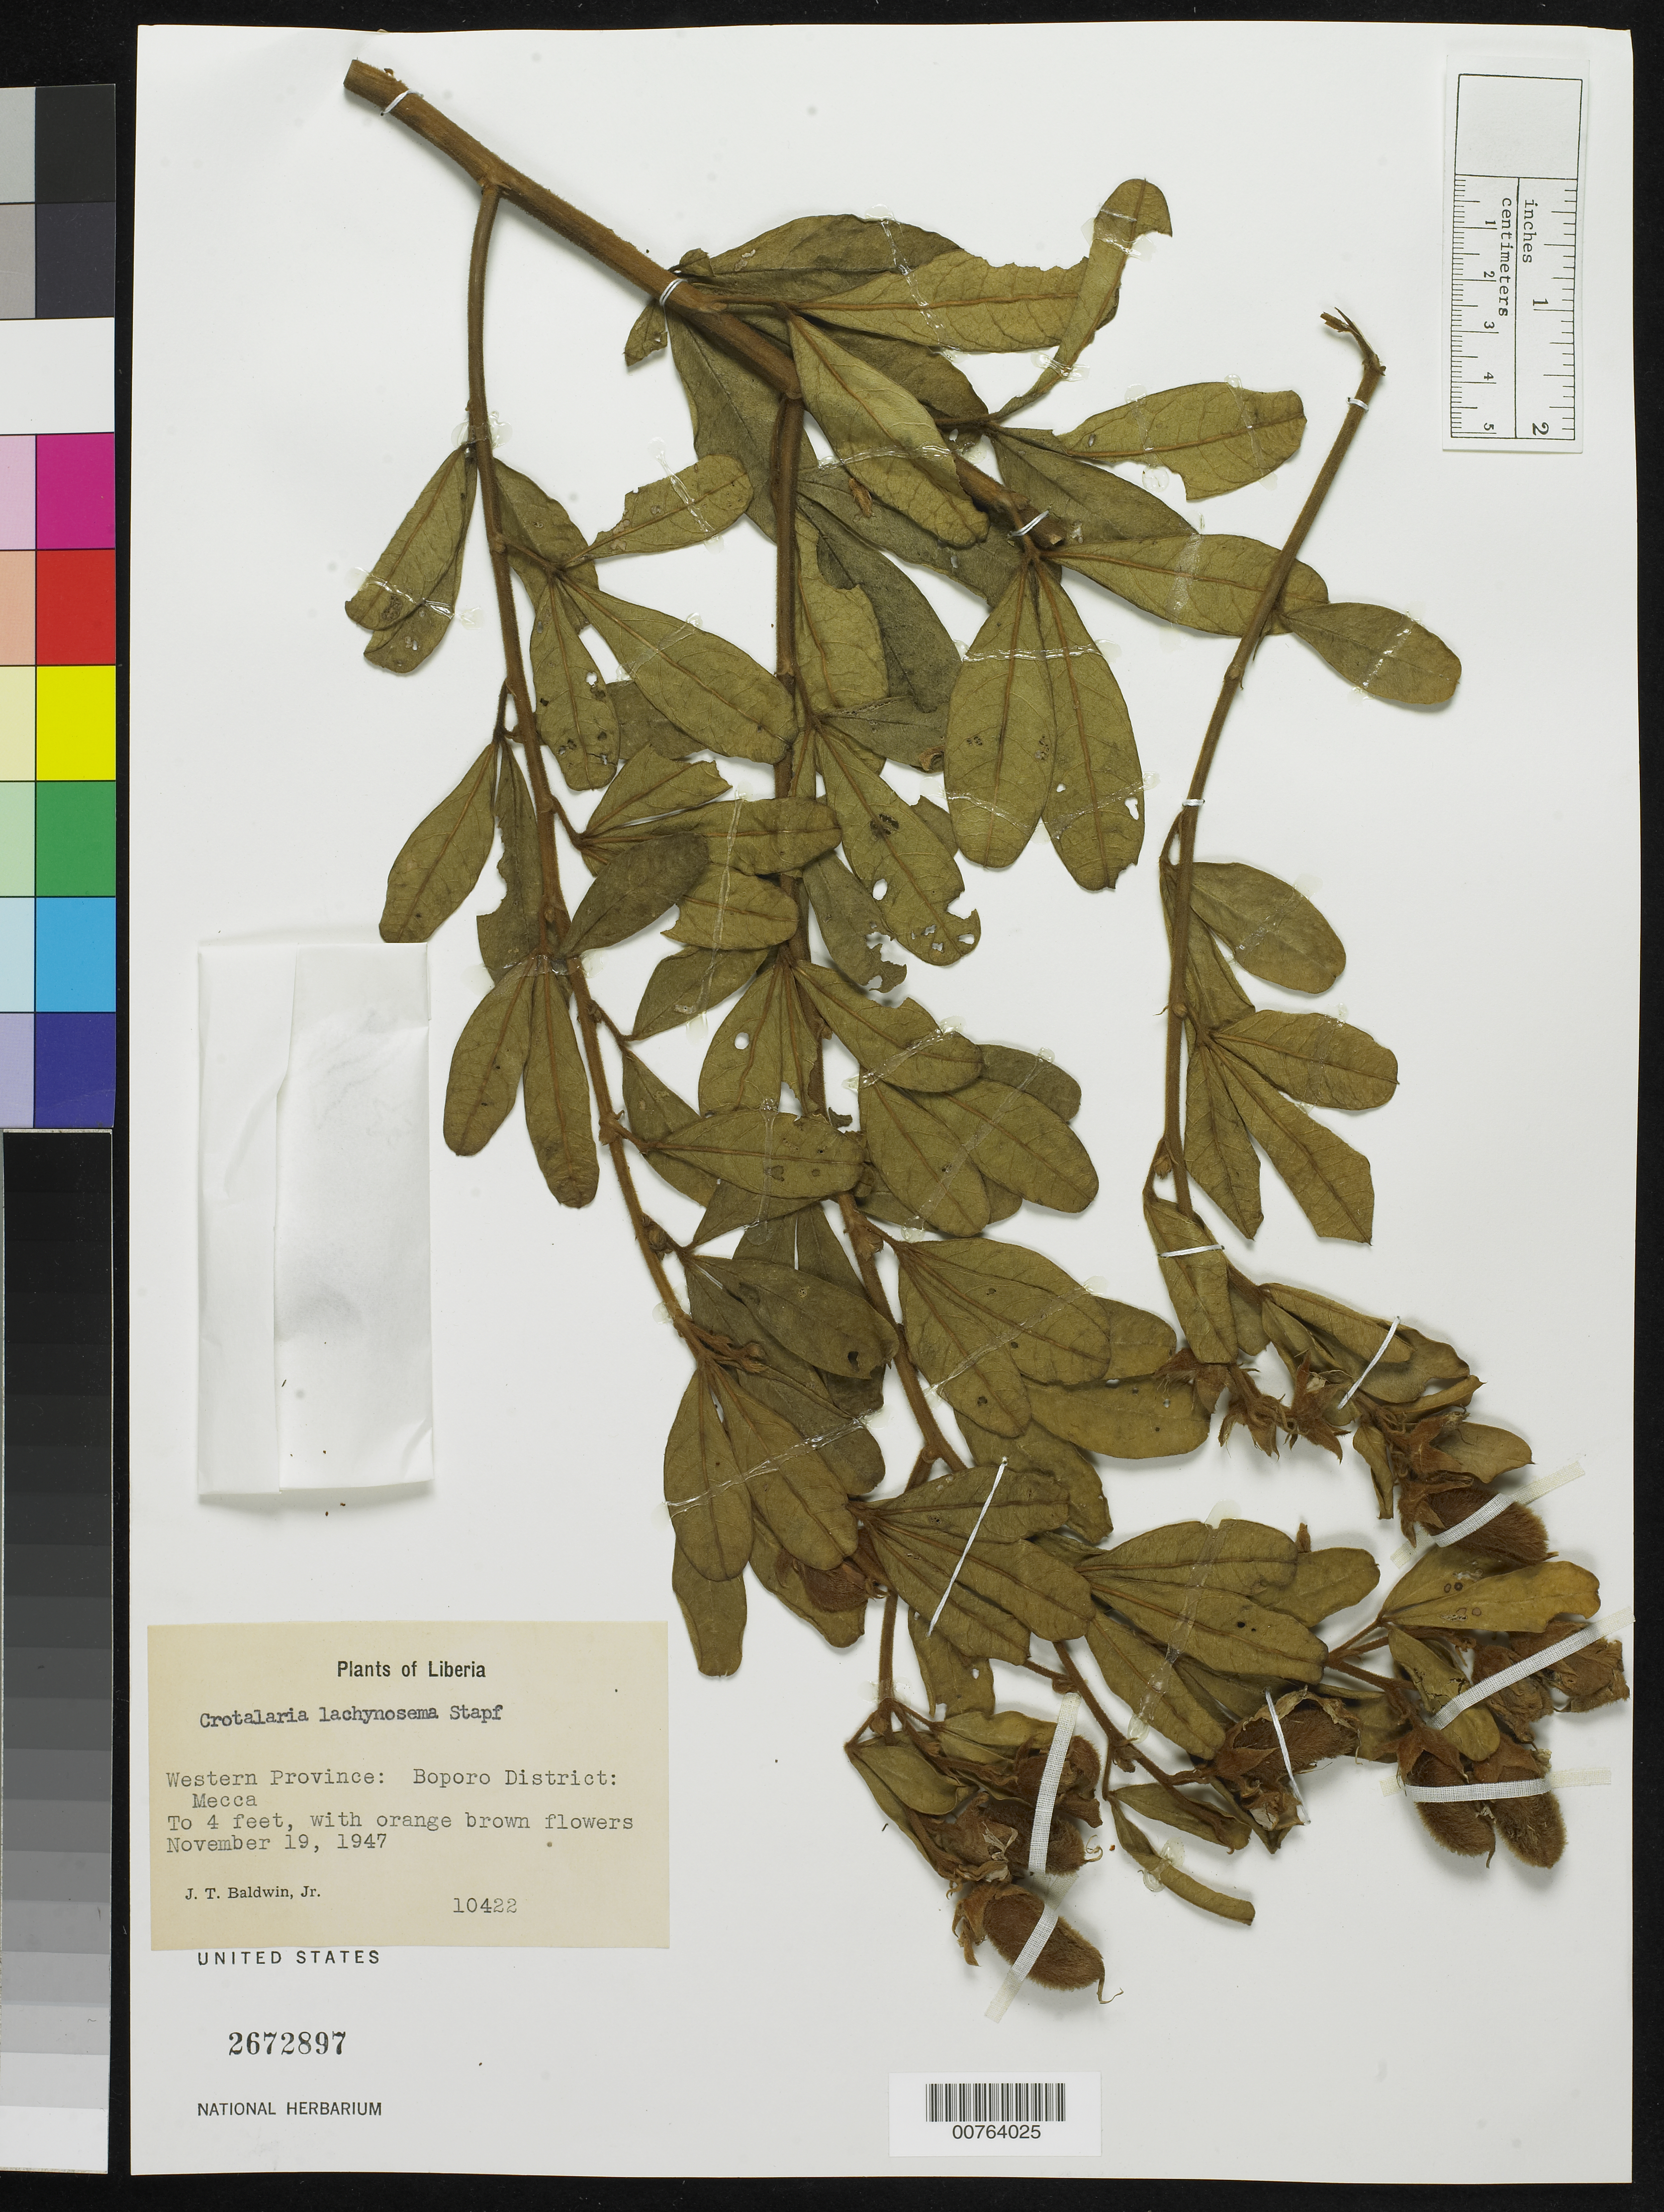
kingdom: Plantae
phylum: Tracheophyta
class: Magnoliopsida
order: Fabales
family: Fabaceae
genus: Crotalaria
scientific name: Crotalaria lachnosema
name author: Stapf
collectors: J. T. Baldwin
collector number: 10422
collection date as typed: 19 Nov 1947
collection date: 1947-11-19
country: Liberia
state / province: Gbarpolu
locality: Western Province: Boporo District, Mecca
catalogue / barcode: US 2672897